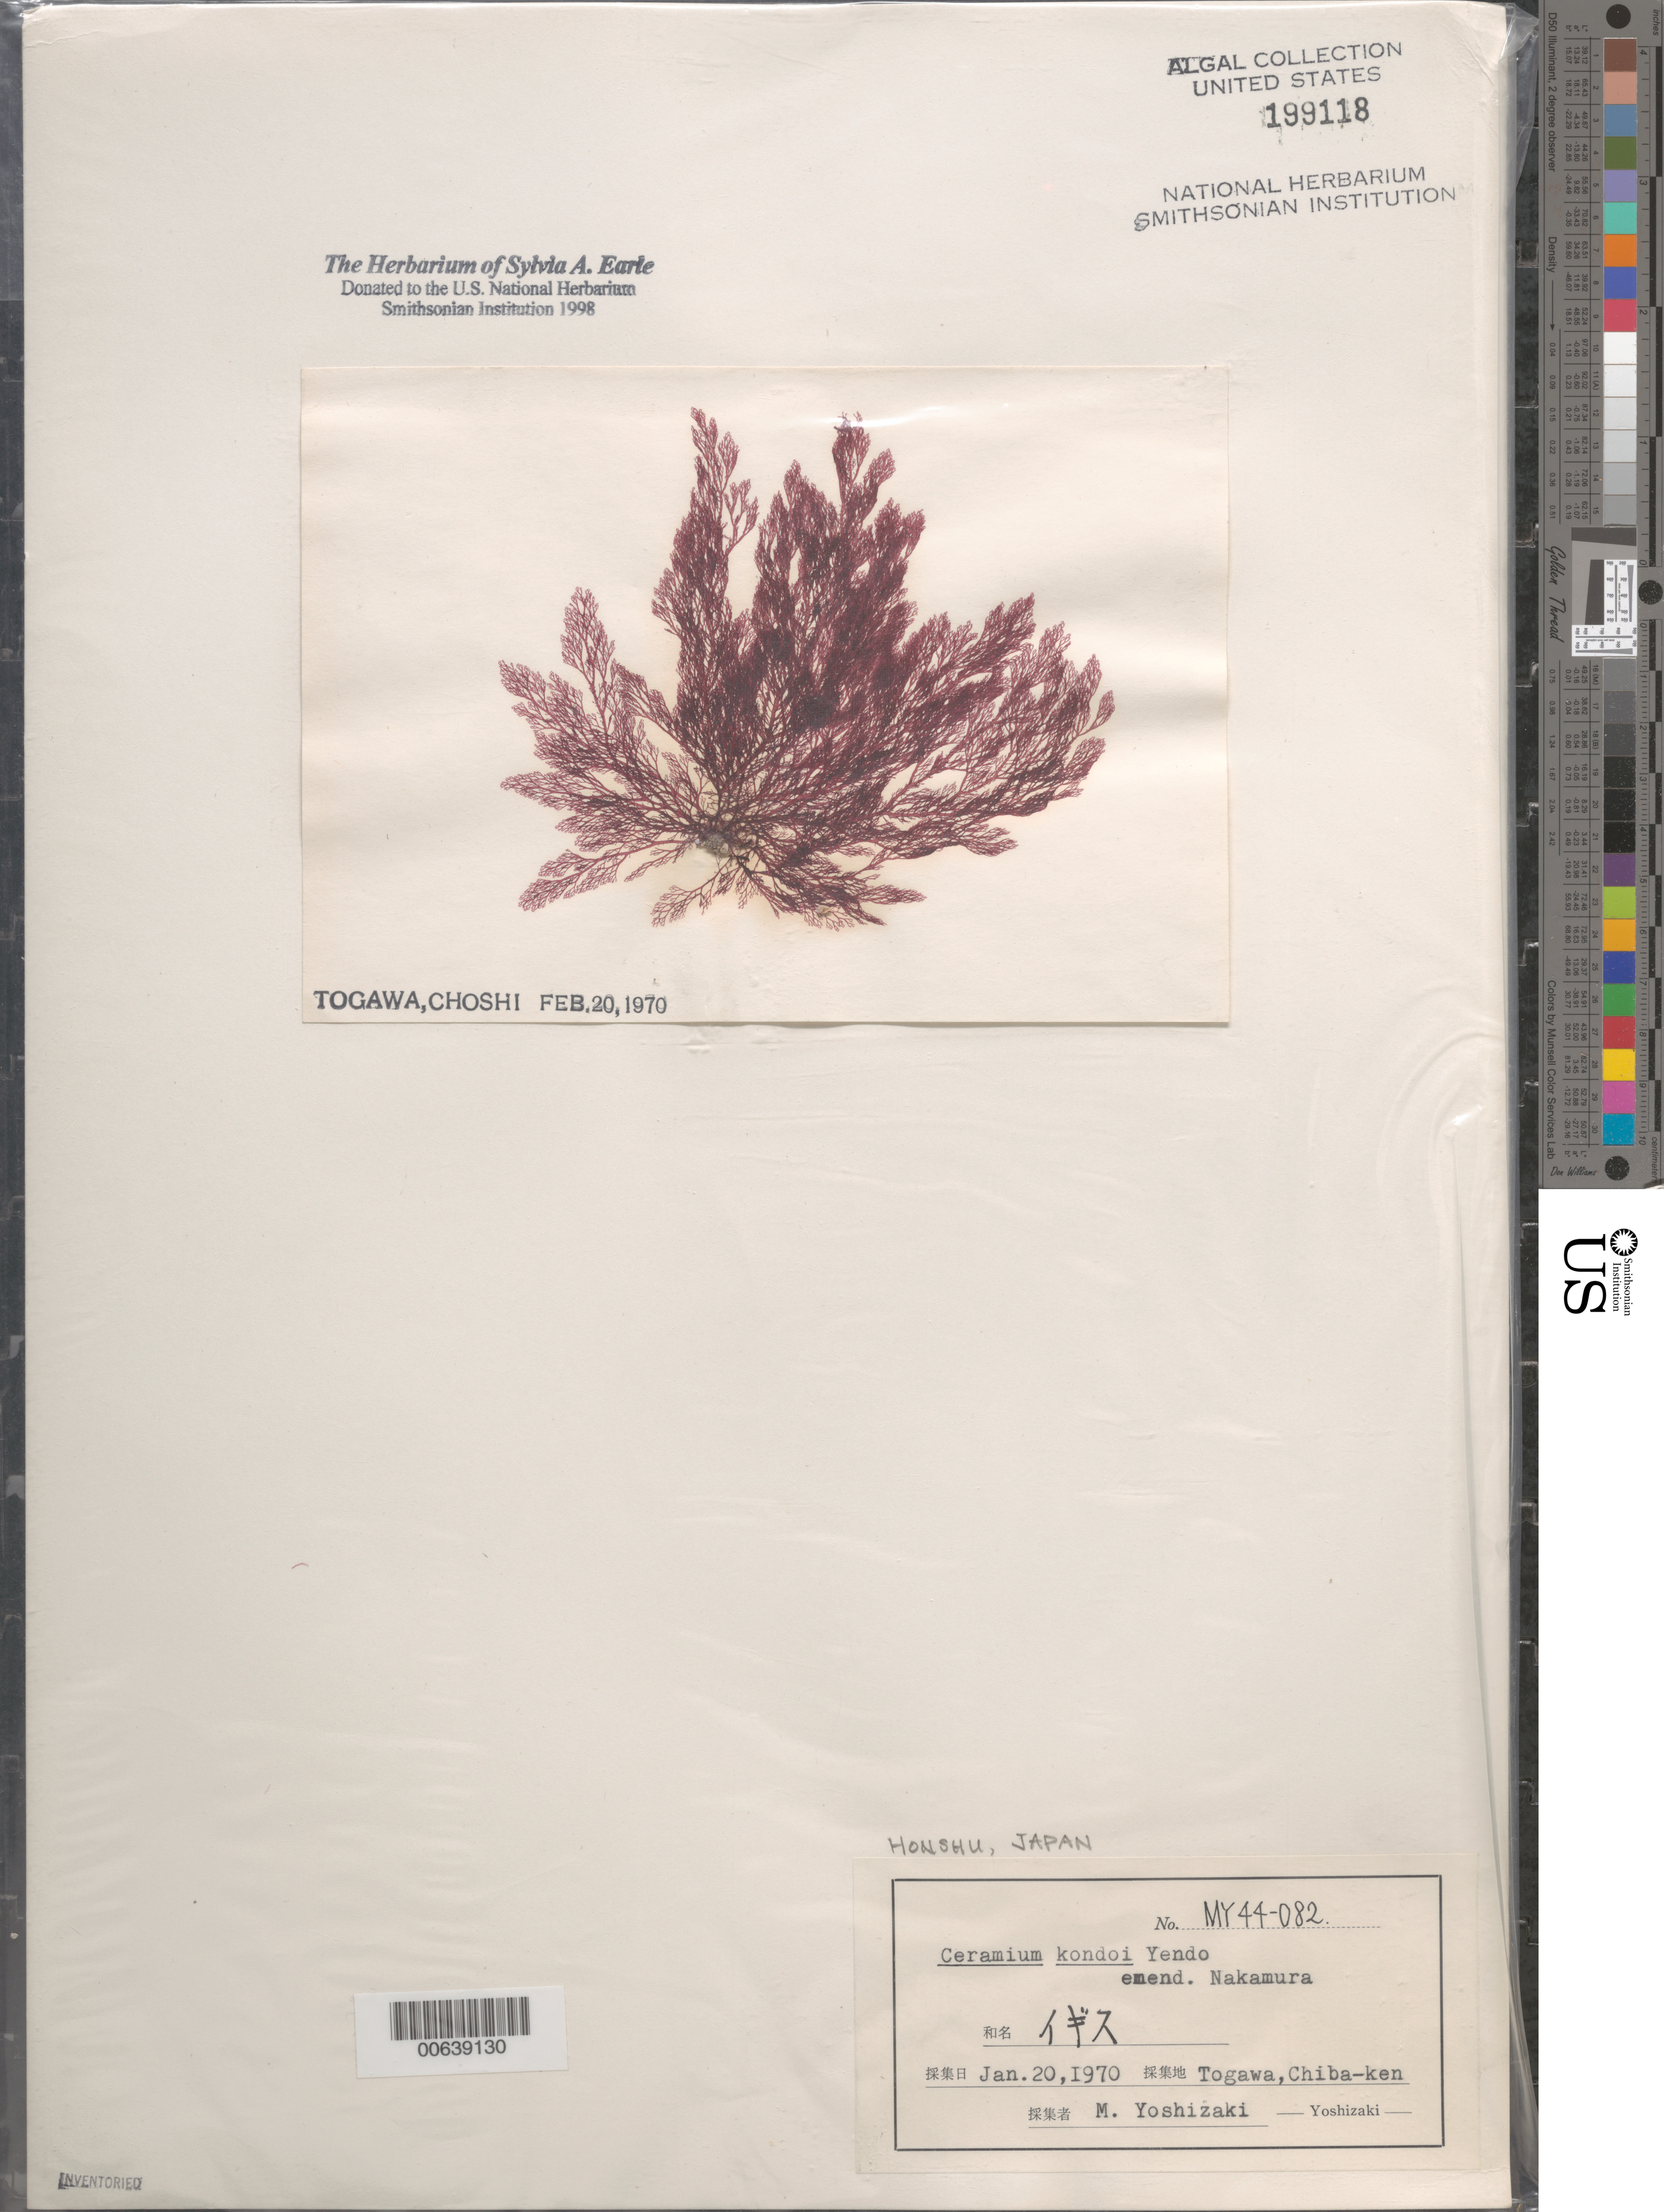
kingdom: Plantae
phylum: Rhodophyta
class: Florideophyceae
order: Ceramiales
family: Ceramiaceae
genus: Ceramium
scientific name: Ceramium kondoi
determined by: Yoshizaki, M.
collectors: M. Yoshizaki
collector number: My 44-082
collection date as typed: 20 Jan 1970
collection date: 1970-01-20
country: Japan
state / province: Tiba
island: Honshu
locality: Togawa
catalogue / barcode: US 199118